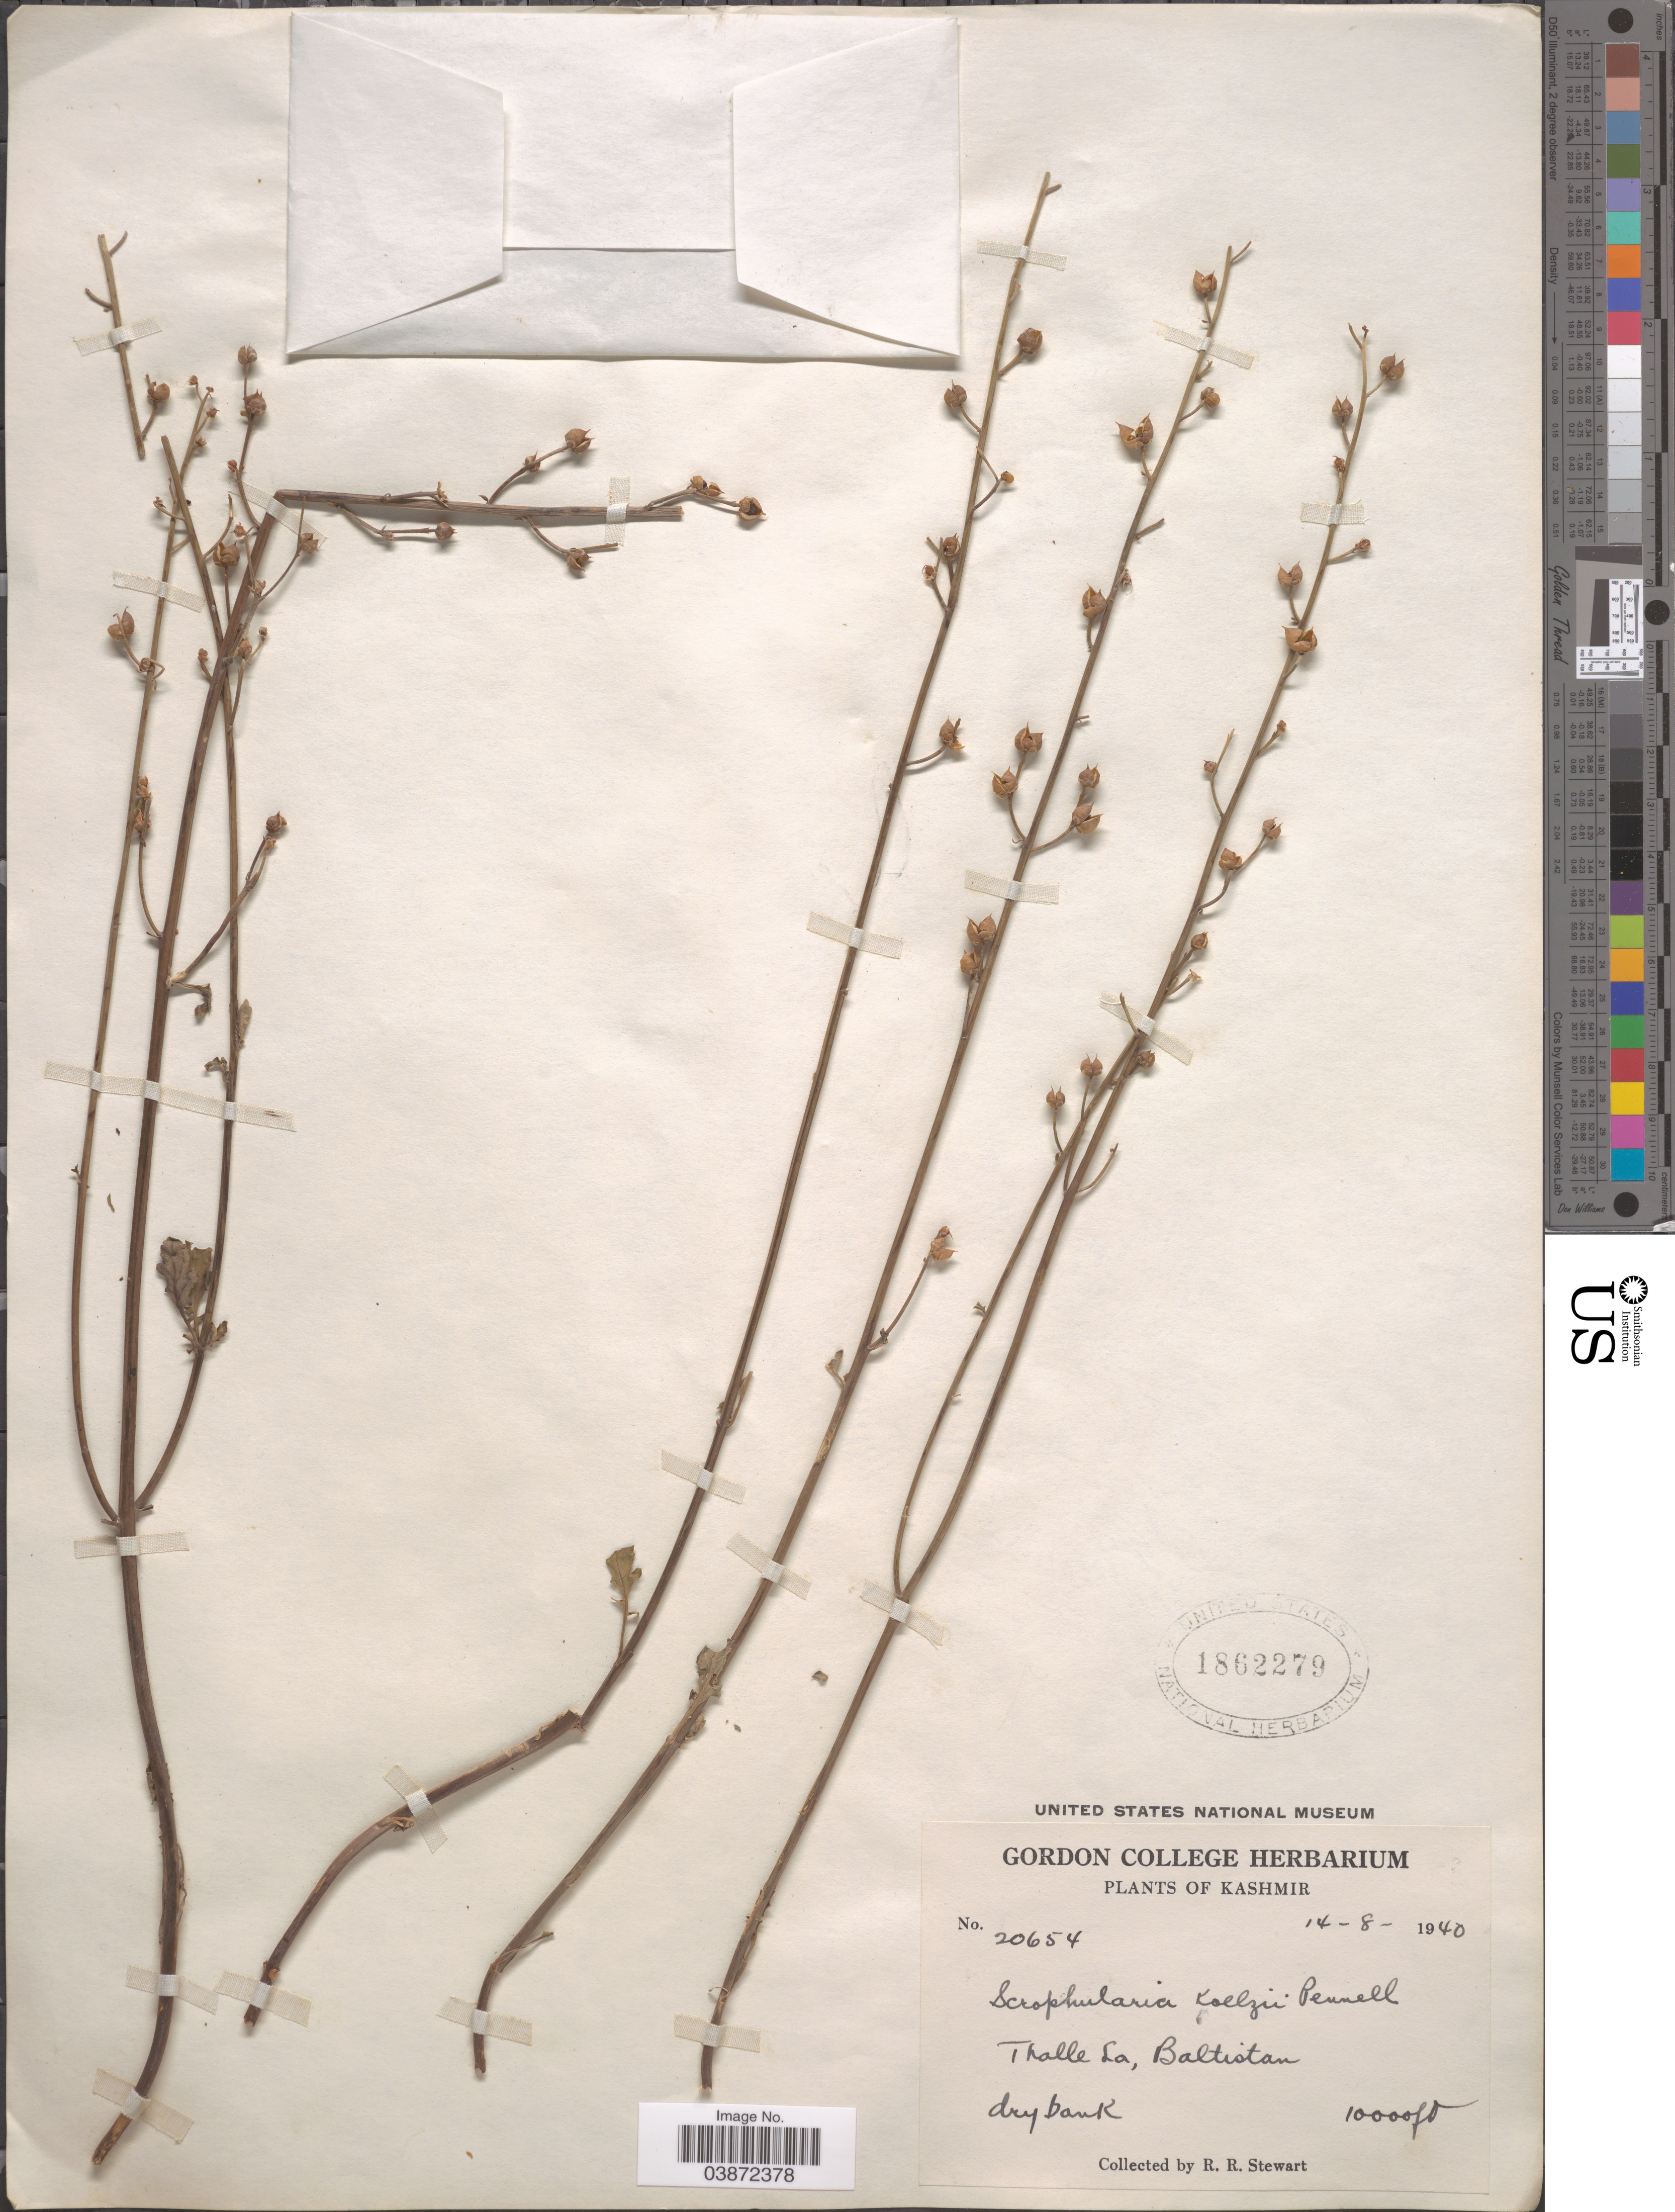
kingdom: Plantae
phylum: Tracheophyta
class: Magnoliopsida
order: Lamiales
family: Scrophulariaceae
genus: Scrophularia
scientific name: Scrophularia koelzii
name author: Pennell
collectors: R. Stewart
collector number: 20654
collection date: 1940-08-14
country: India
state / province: Jammu and Kashmir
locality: Kashmir. Thalle La, Baltistan.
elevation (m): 3048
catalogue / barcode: US 1862279